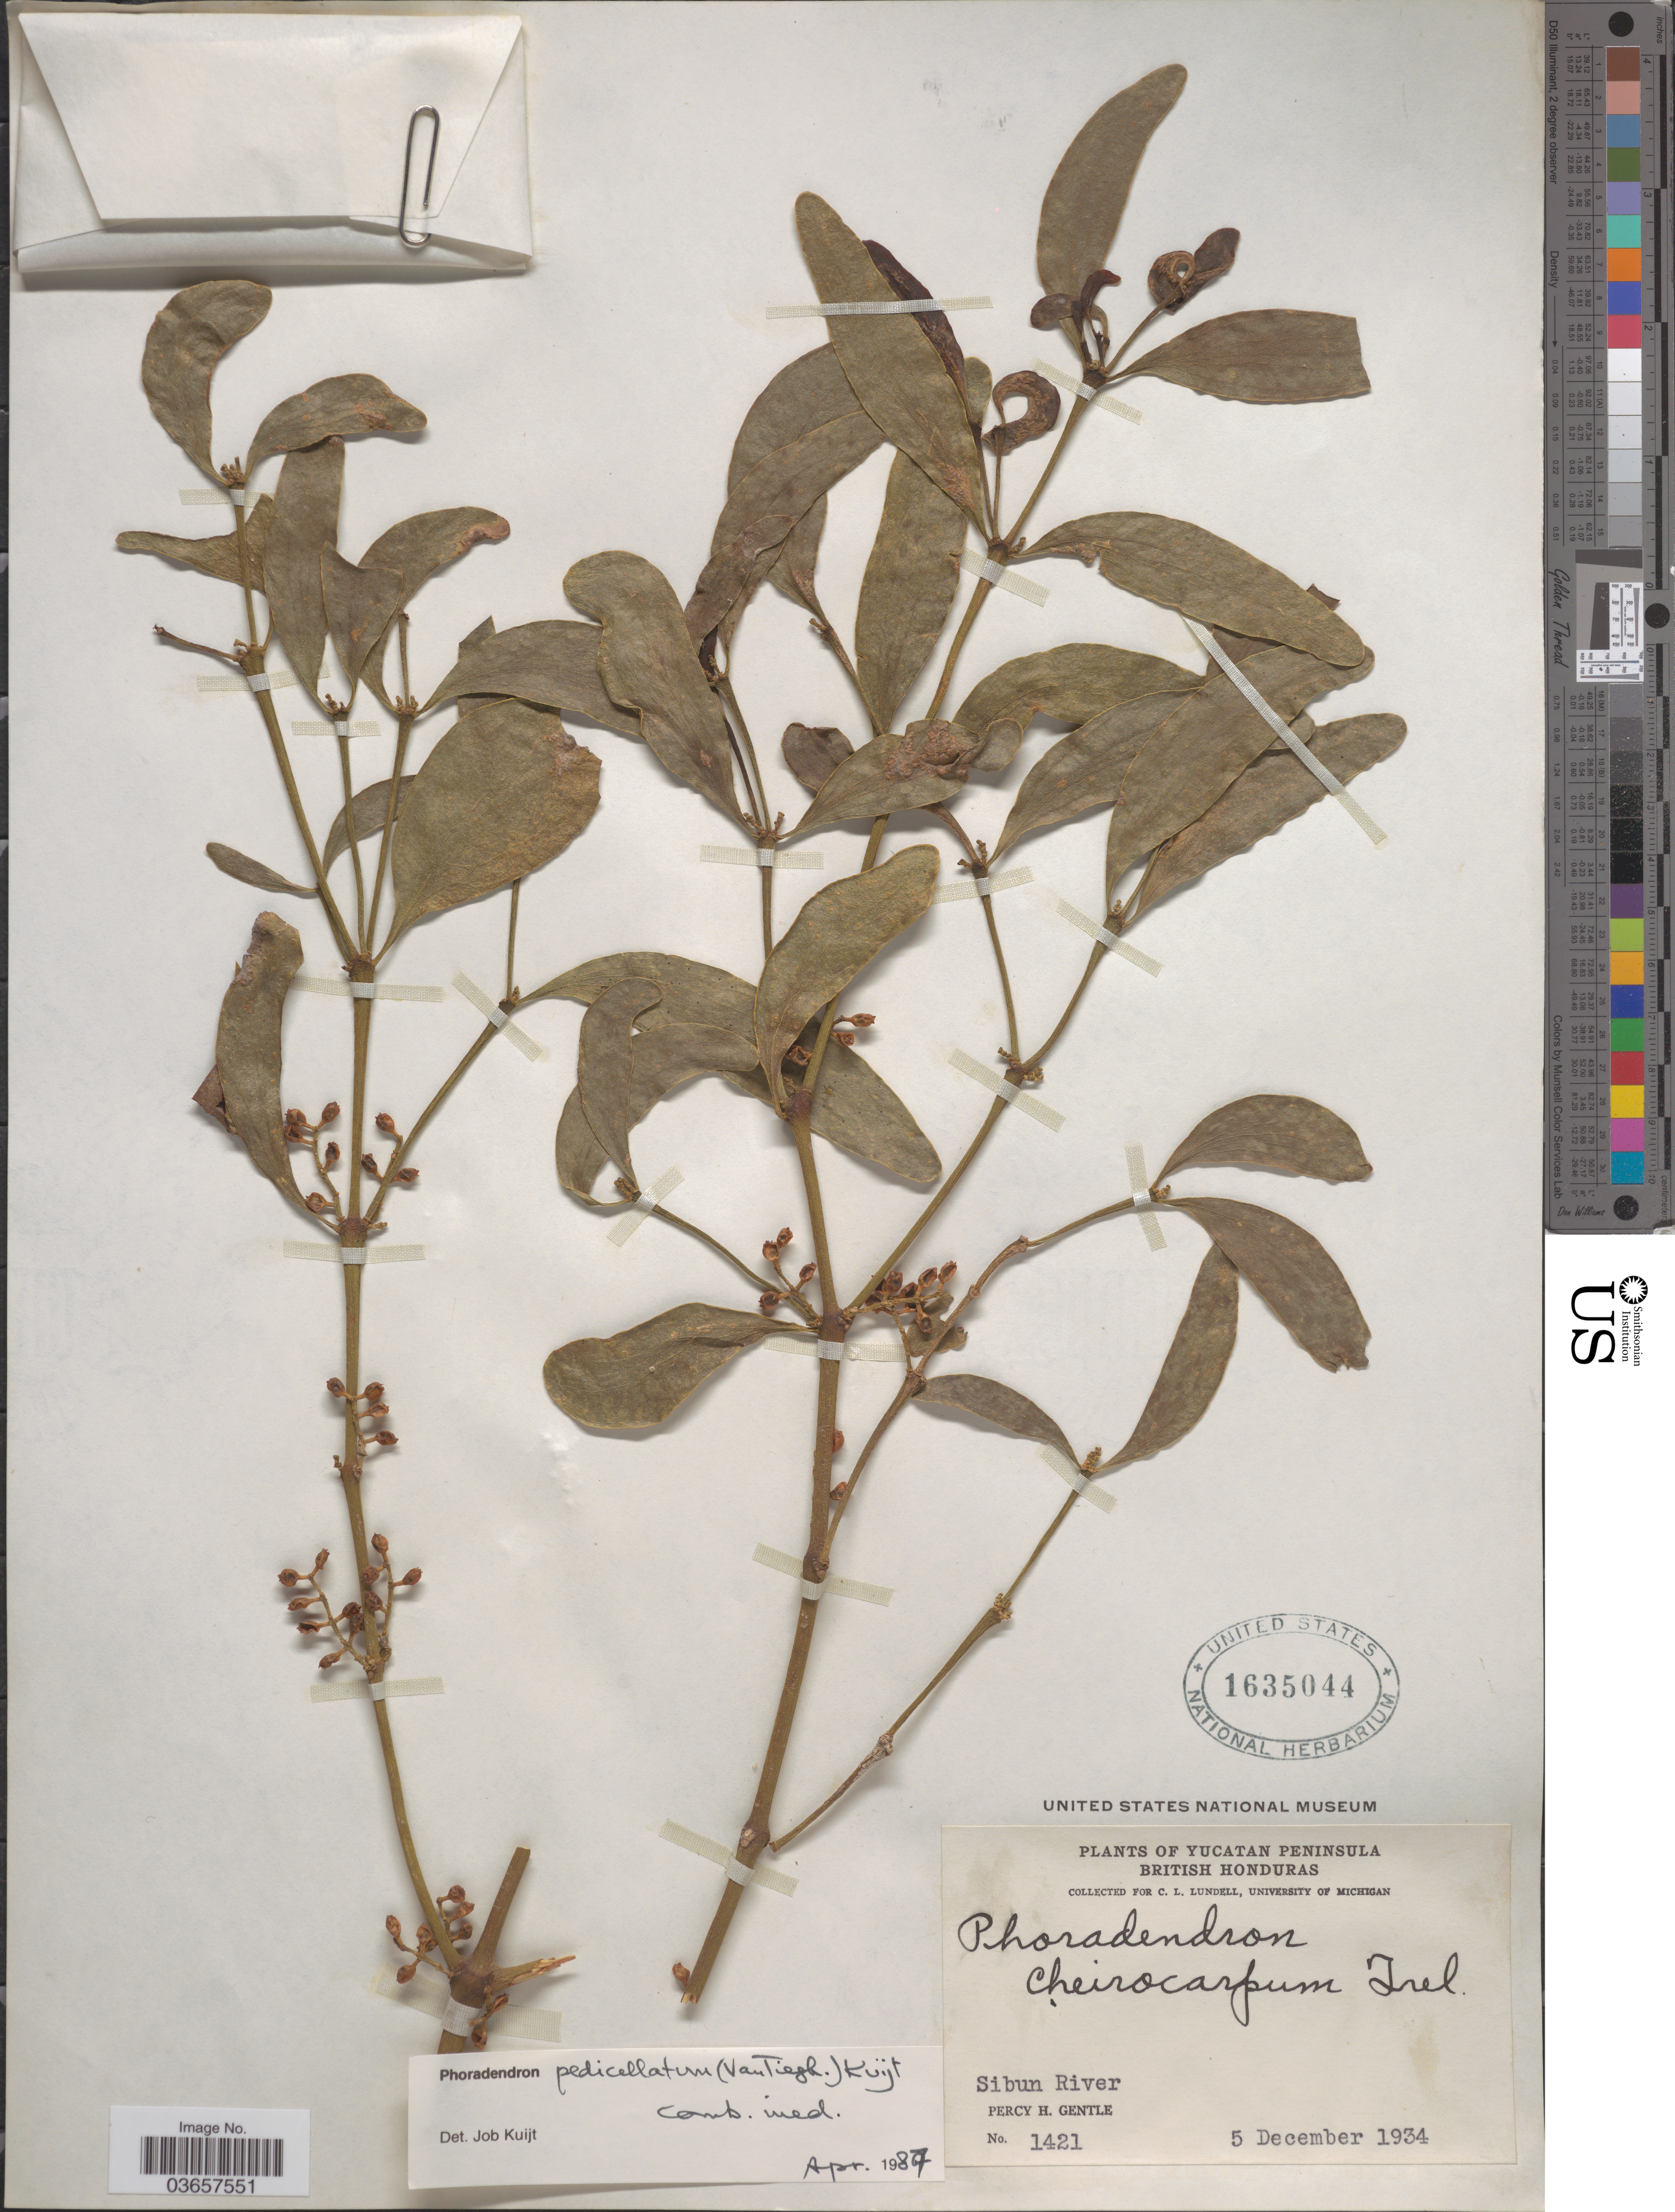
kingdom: Plantae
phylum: Tracheophyta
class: Magnoliopsida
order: Santalales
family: Viscaceae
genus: Phoradendron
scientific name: Phoradendron pedicellatum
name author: (Tiegh.) Kuijt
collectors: P. H. Gentle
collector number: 1421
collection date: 1934-12-05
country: Belize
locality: Yucatan Peninsula. British Honduras. Sibun River.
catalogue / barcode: US 1635044